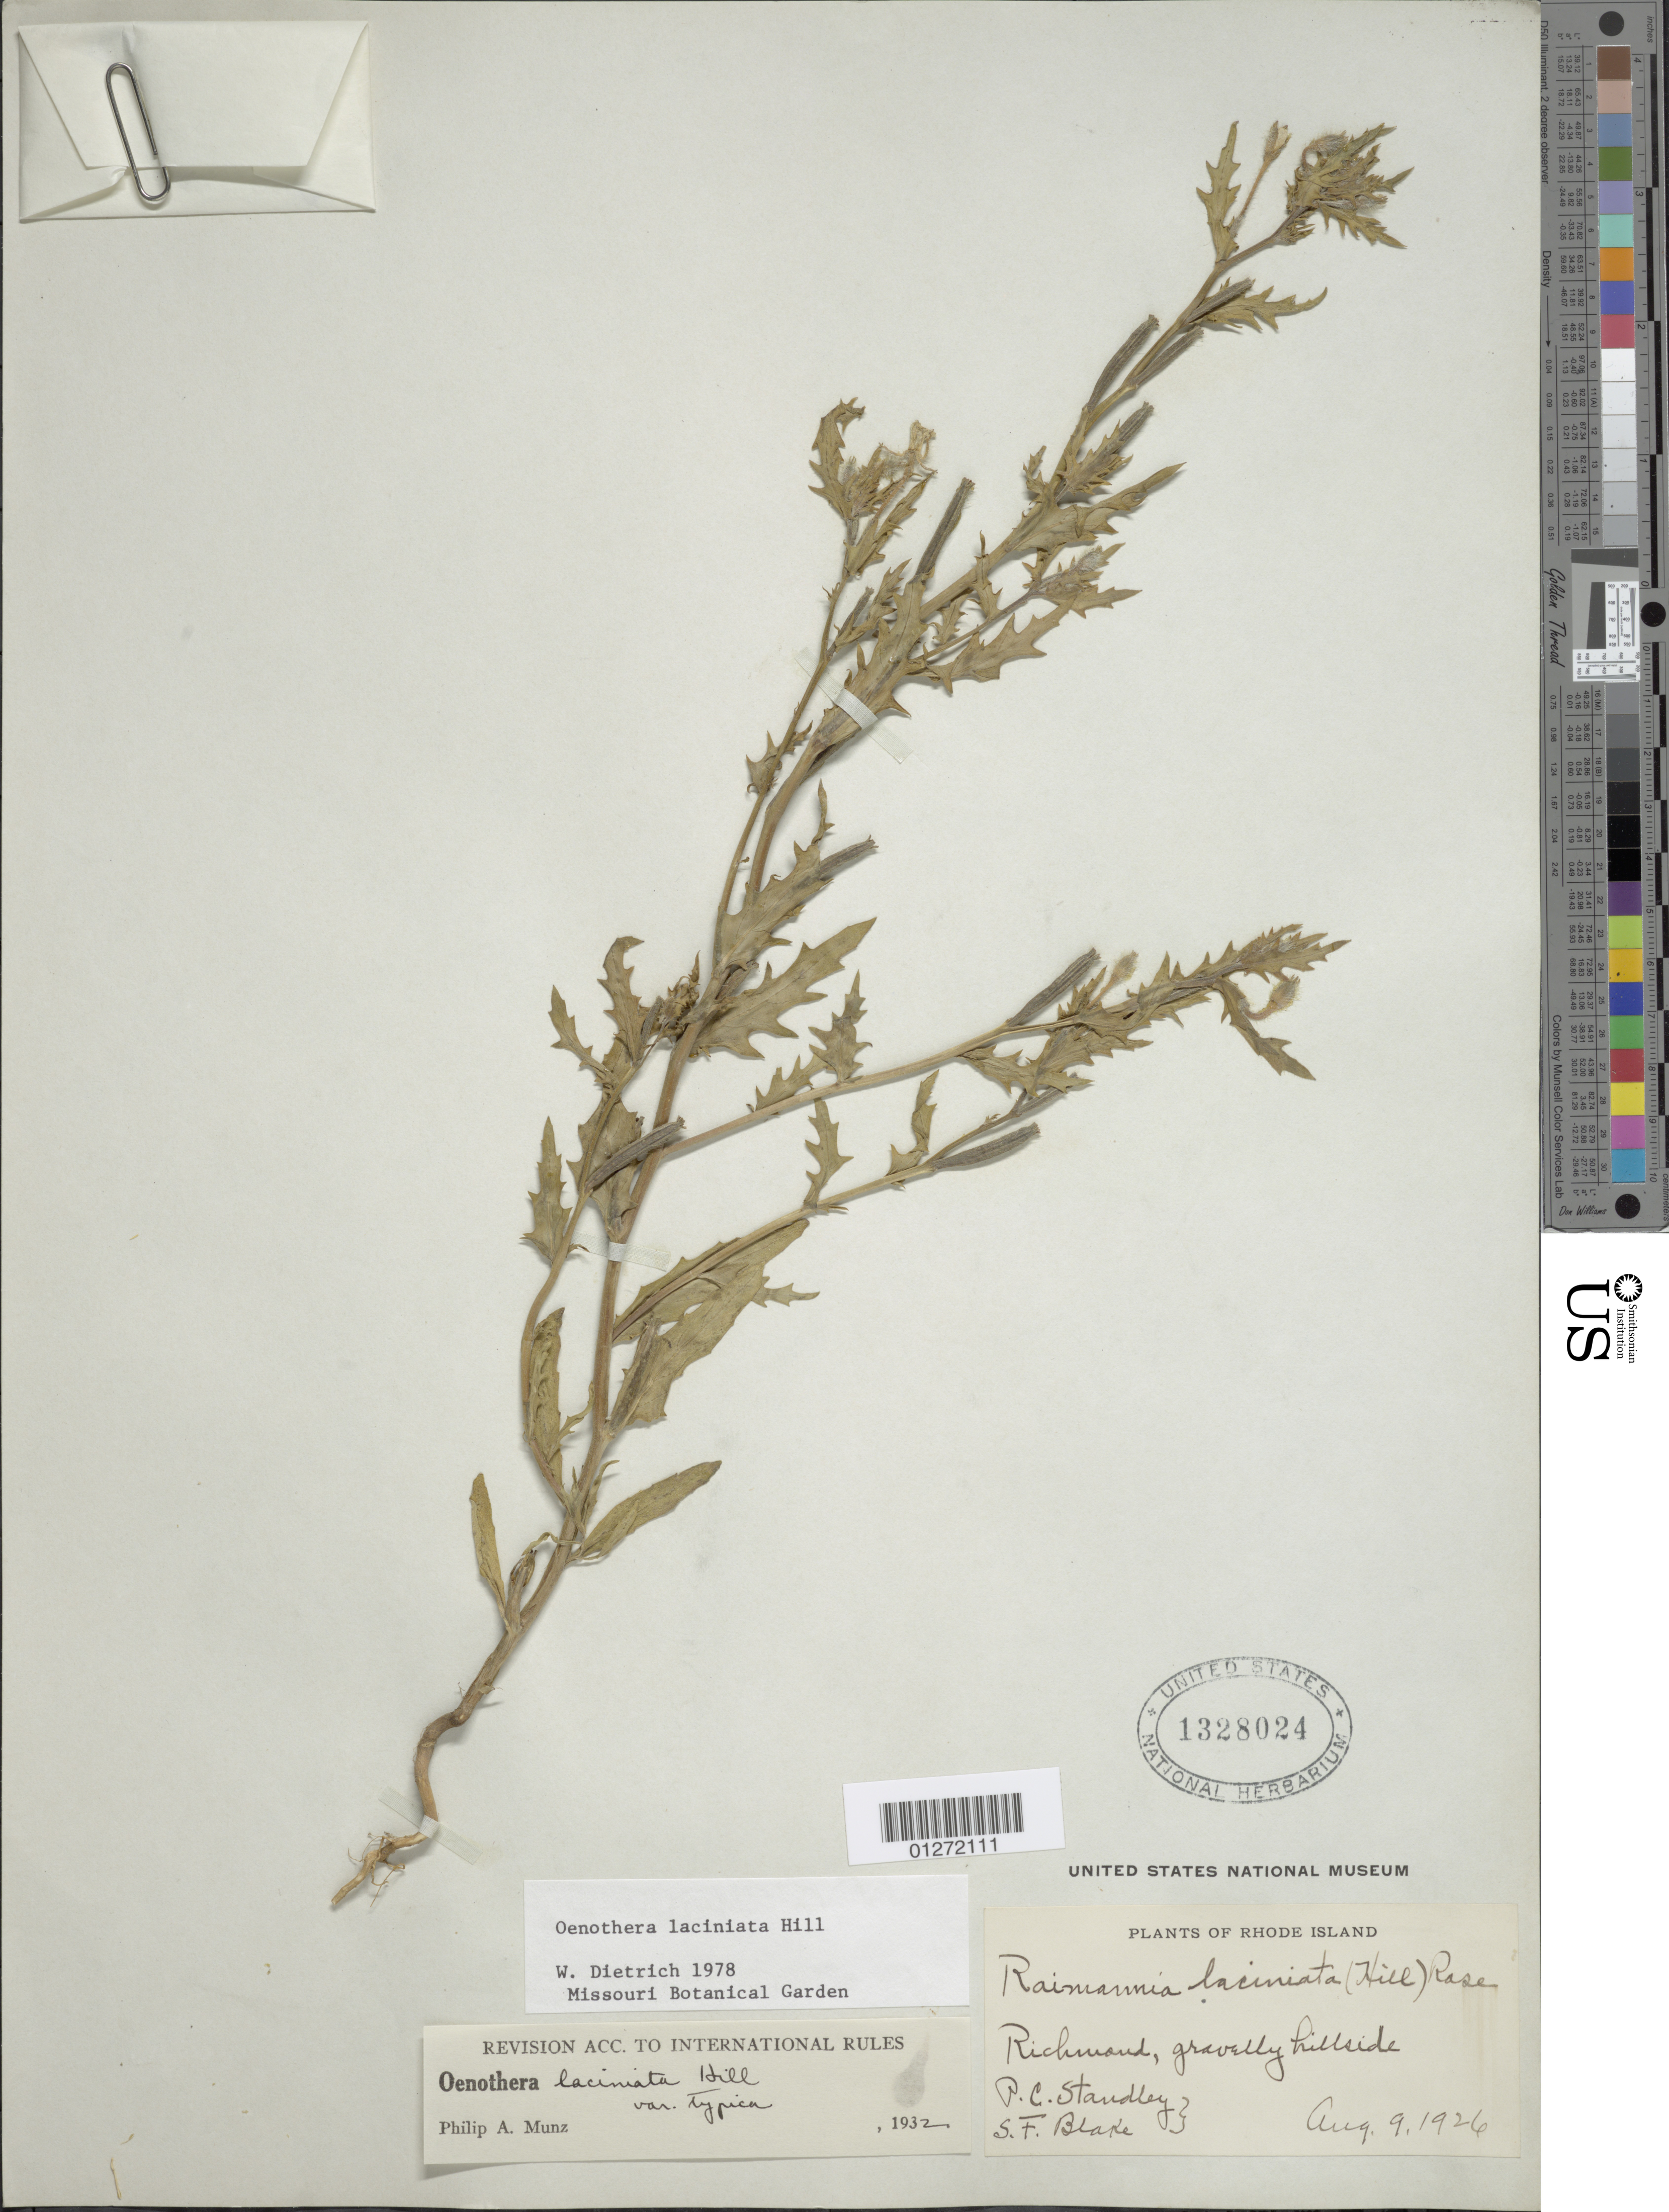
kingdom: Plantae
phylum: Tracheophyta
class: Magnoliopsida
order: Myrtales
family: Onagraceae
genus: Oenothera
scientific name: Oenothera laciniata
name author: Hill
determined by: Dietrich, W.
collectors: P. C. Standley & S. Blake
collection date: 1926-08-09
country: United States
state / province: Rhode Island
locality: Richmond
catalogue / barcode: US 1328024